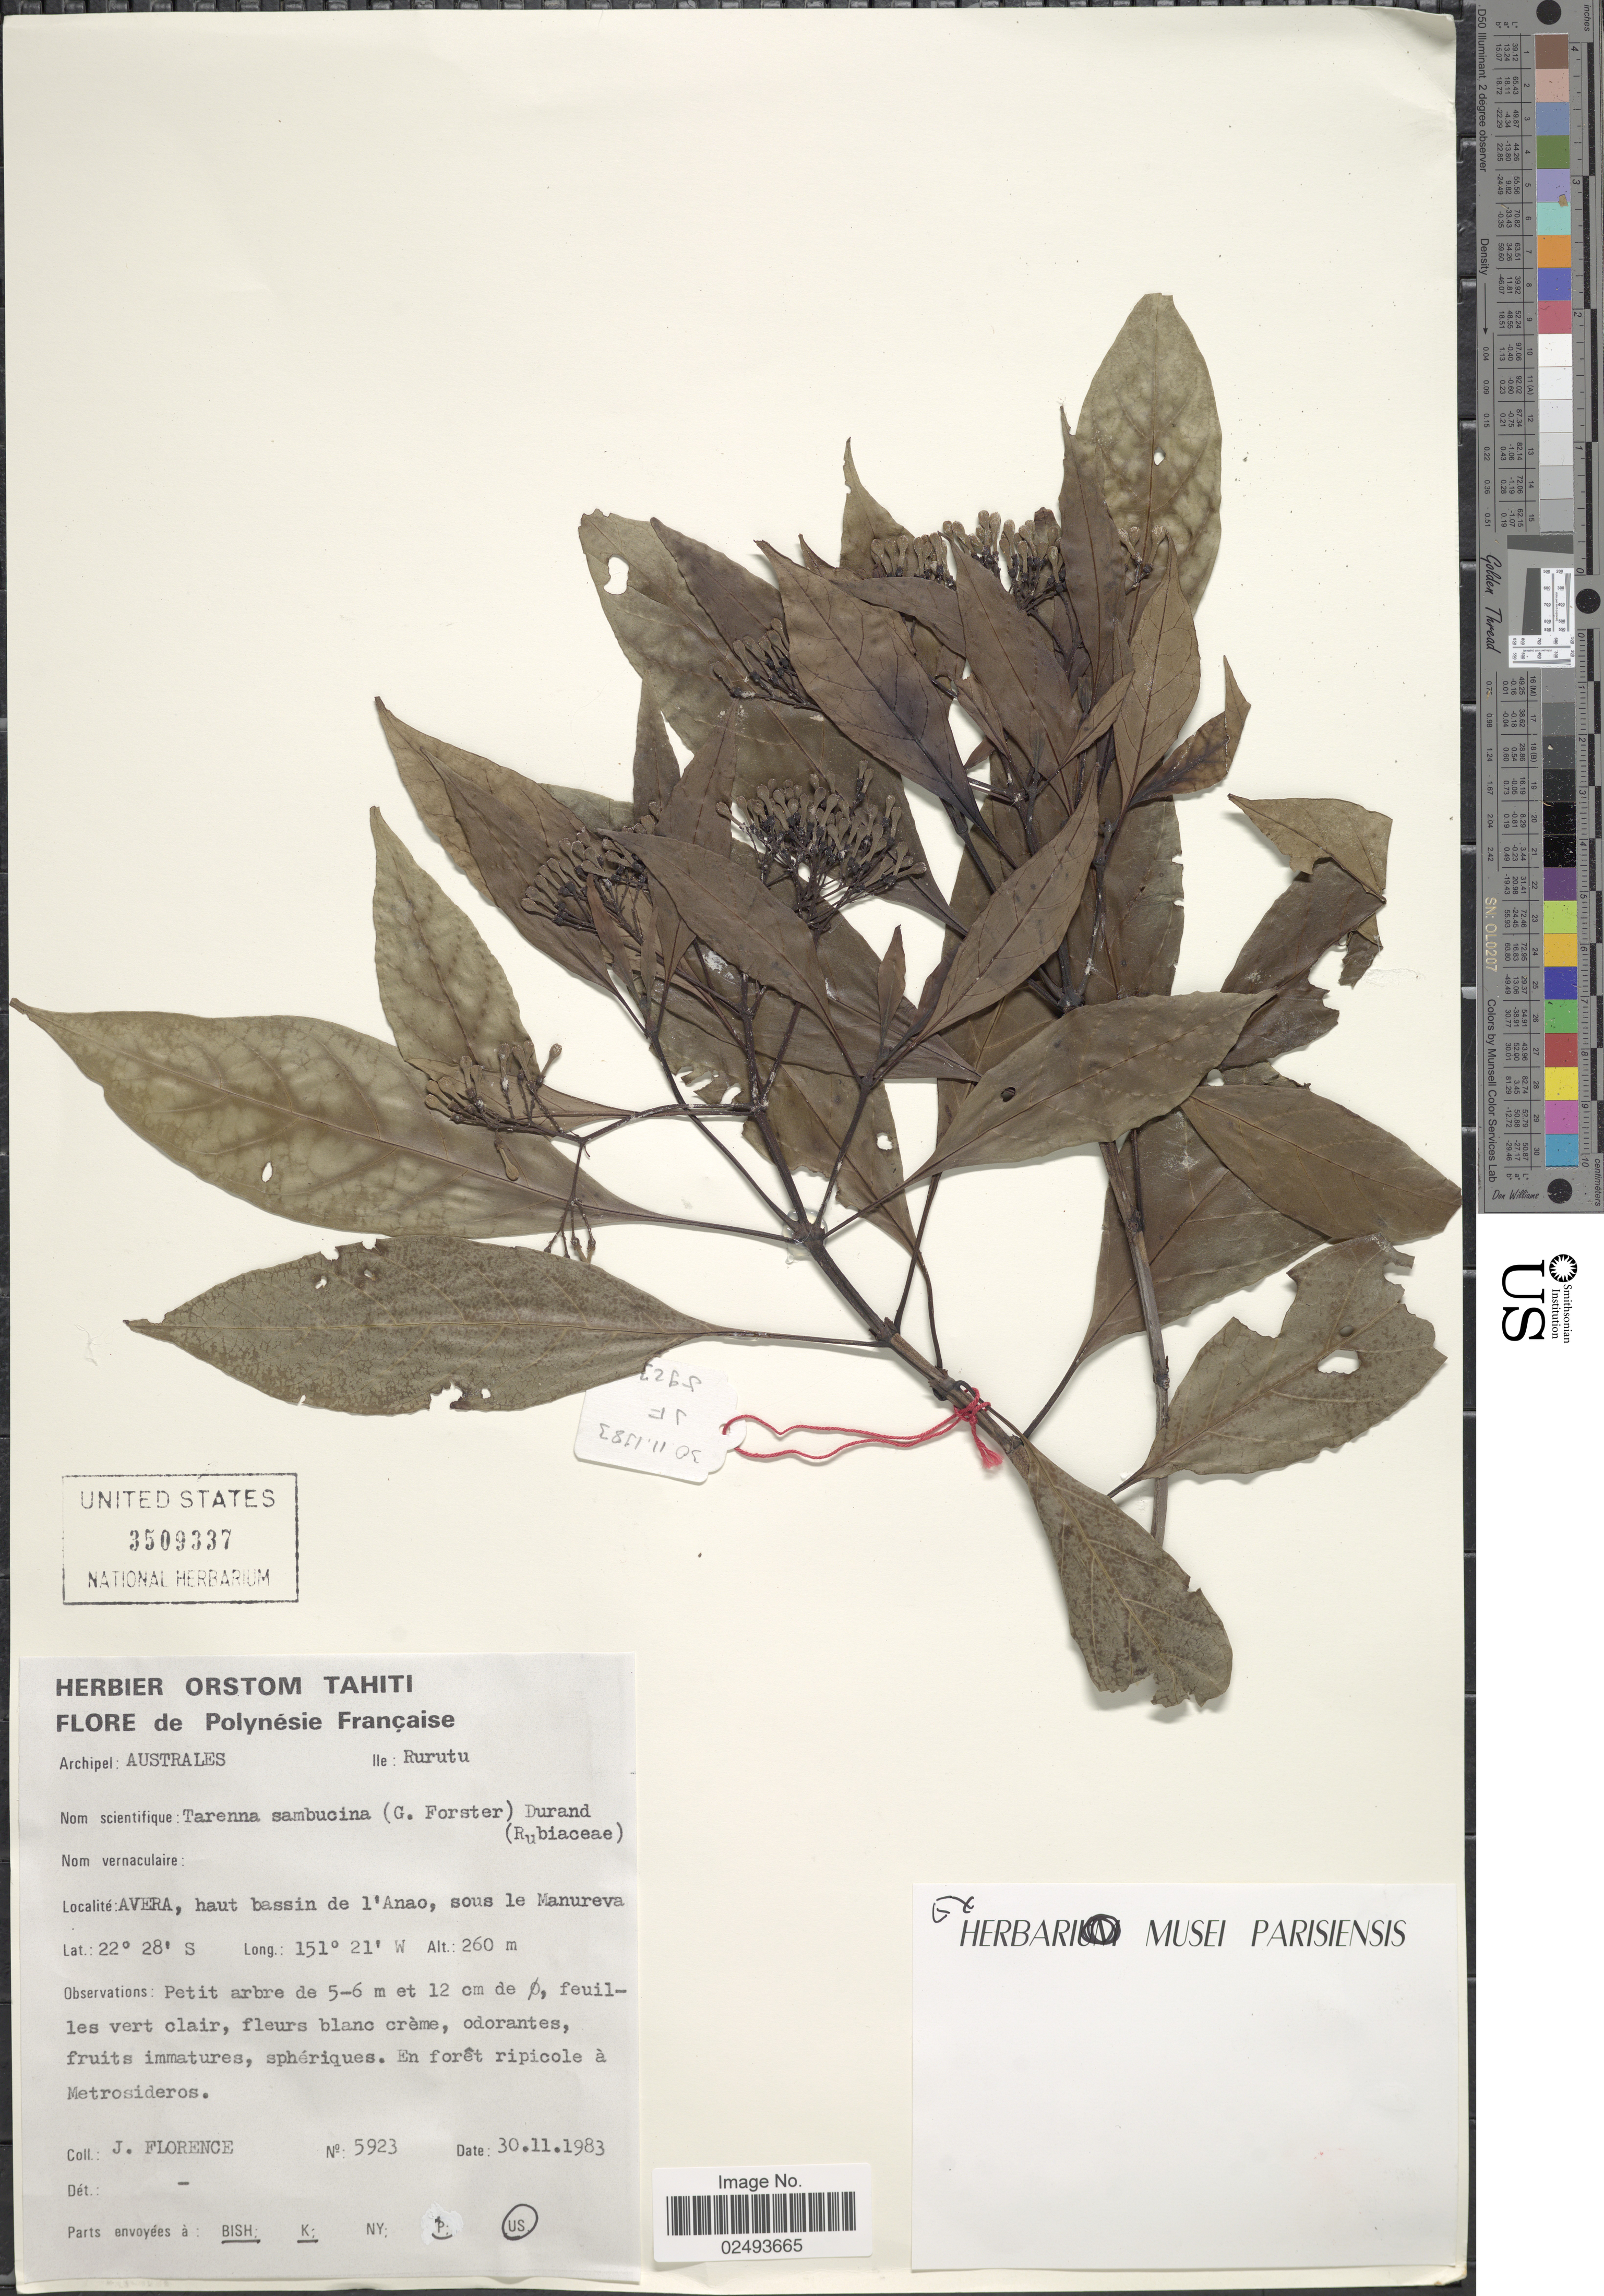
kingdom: Plantae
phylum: Tracheophyta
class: Magnoliopsida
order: Gentianales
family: Rubiaceae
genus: Tarenna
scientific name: Tarenna sambucina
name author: (G. Forst.) Drake ex Durand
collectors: J. Florence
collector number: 5923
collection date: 1983-11-30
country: French Polynesia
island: Rurutu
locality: Archipel: Australes, Ile: Rurutu, Avera, haut bassin de l'Anoa, sous le Manureva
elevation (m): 260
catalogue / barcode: US 3509337